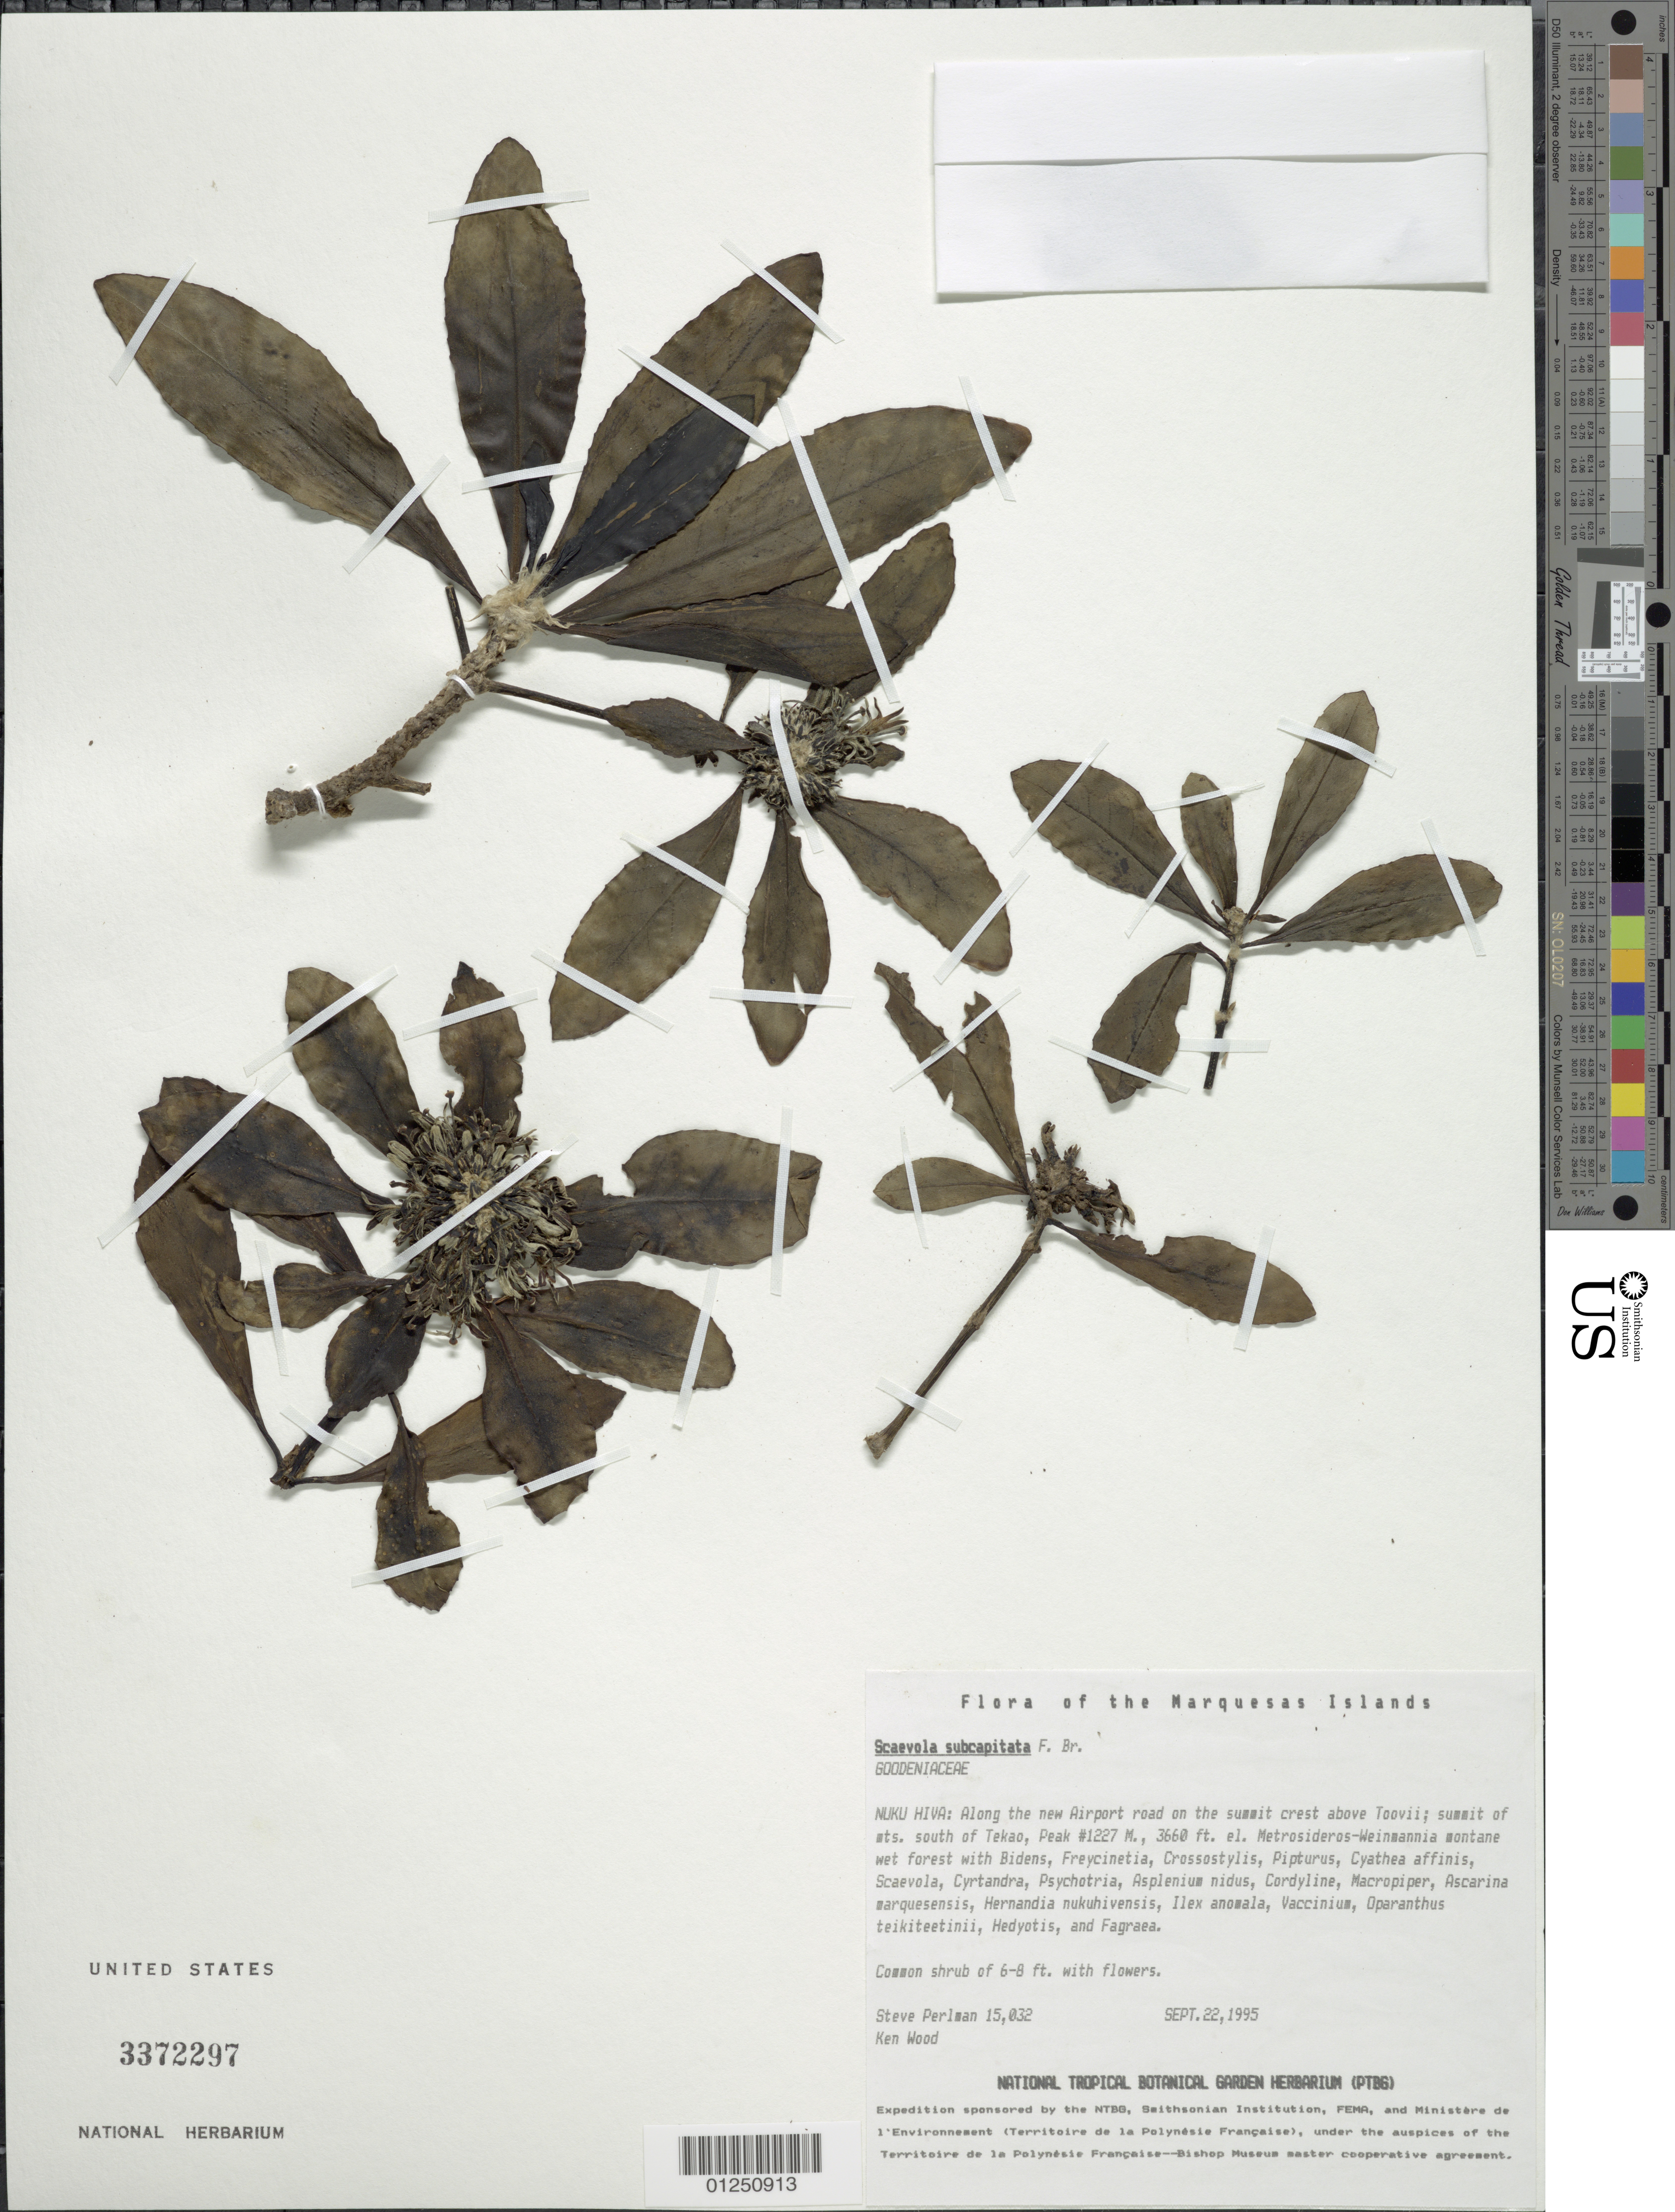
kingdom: Plantae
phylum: Tracheophyta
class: Magnoliopsida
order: Asterales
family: Goodeniaceae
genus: Scaevola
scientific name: Scaevola subcapitata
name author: F. Br.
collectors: S. P. Perlman & K. R. Wood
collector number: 15032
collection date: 1995-09-22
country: French Polynesia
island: Nuku Hiva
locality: Along new Airport road, along summit crest above Toovii, Peak #1227 M., summit of Mts. S of Tekao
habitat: In Metrosideros - Weinmannia montane wet forest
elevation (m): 1116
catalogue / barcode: US 3372297